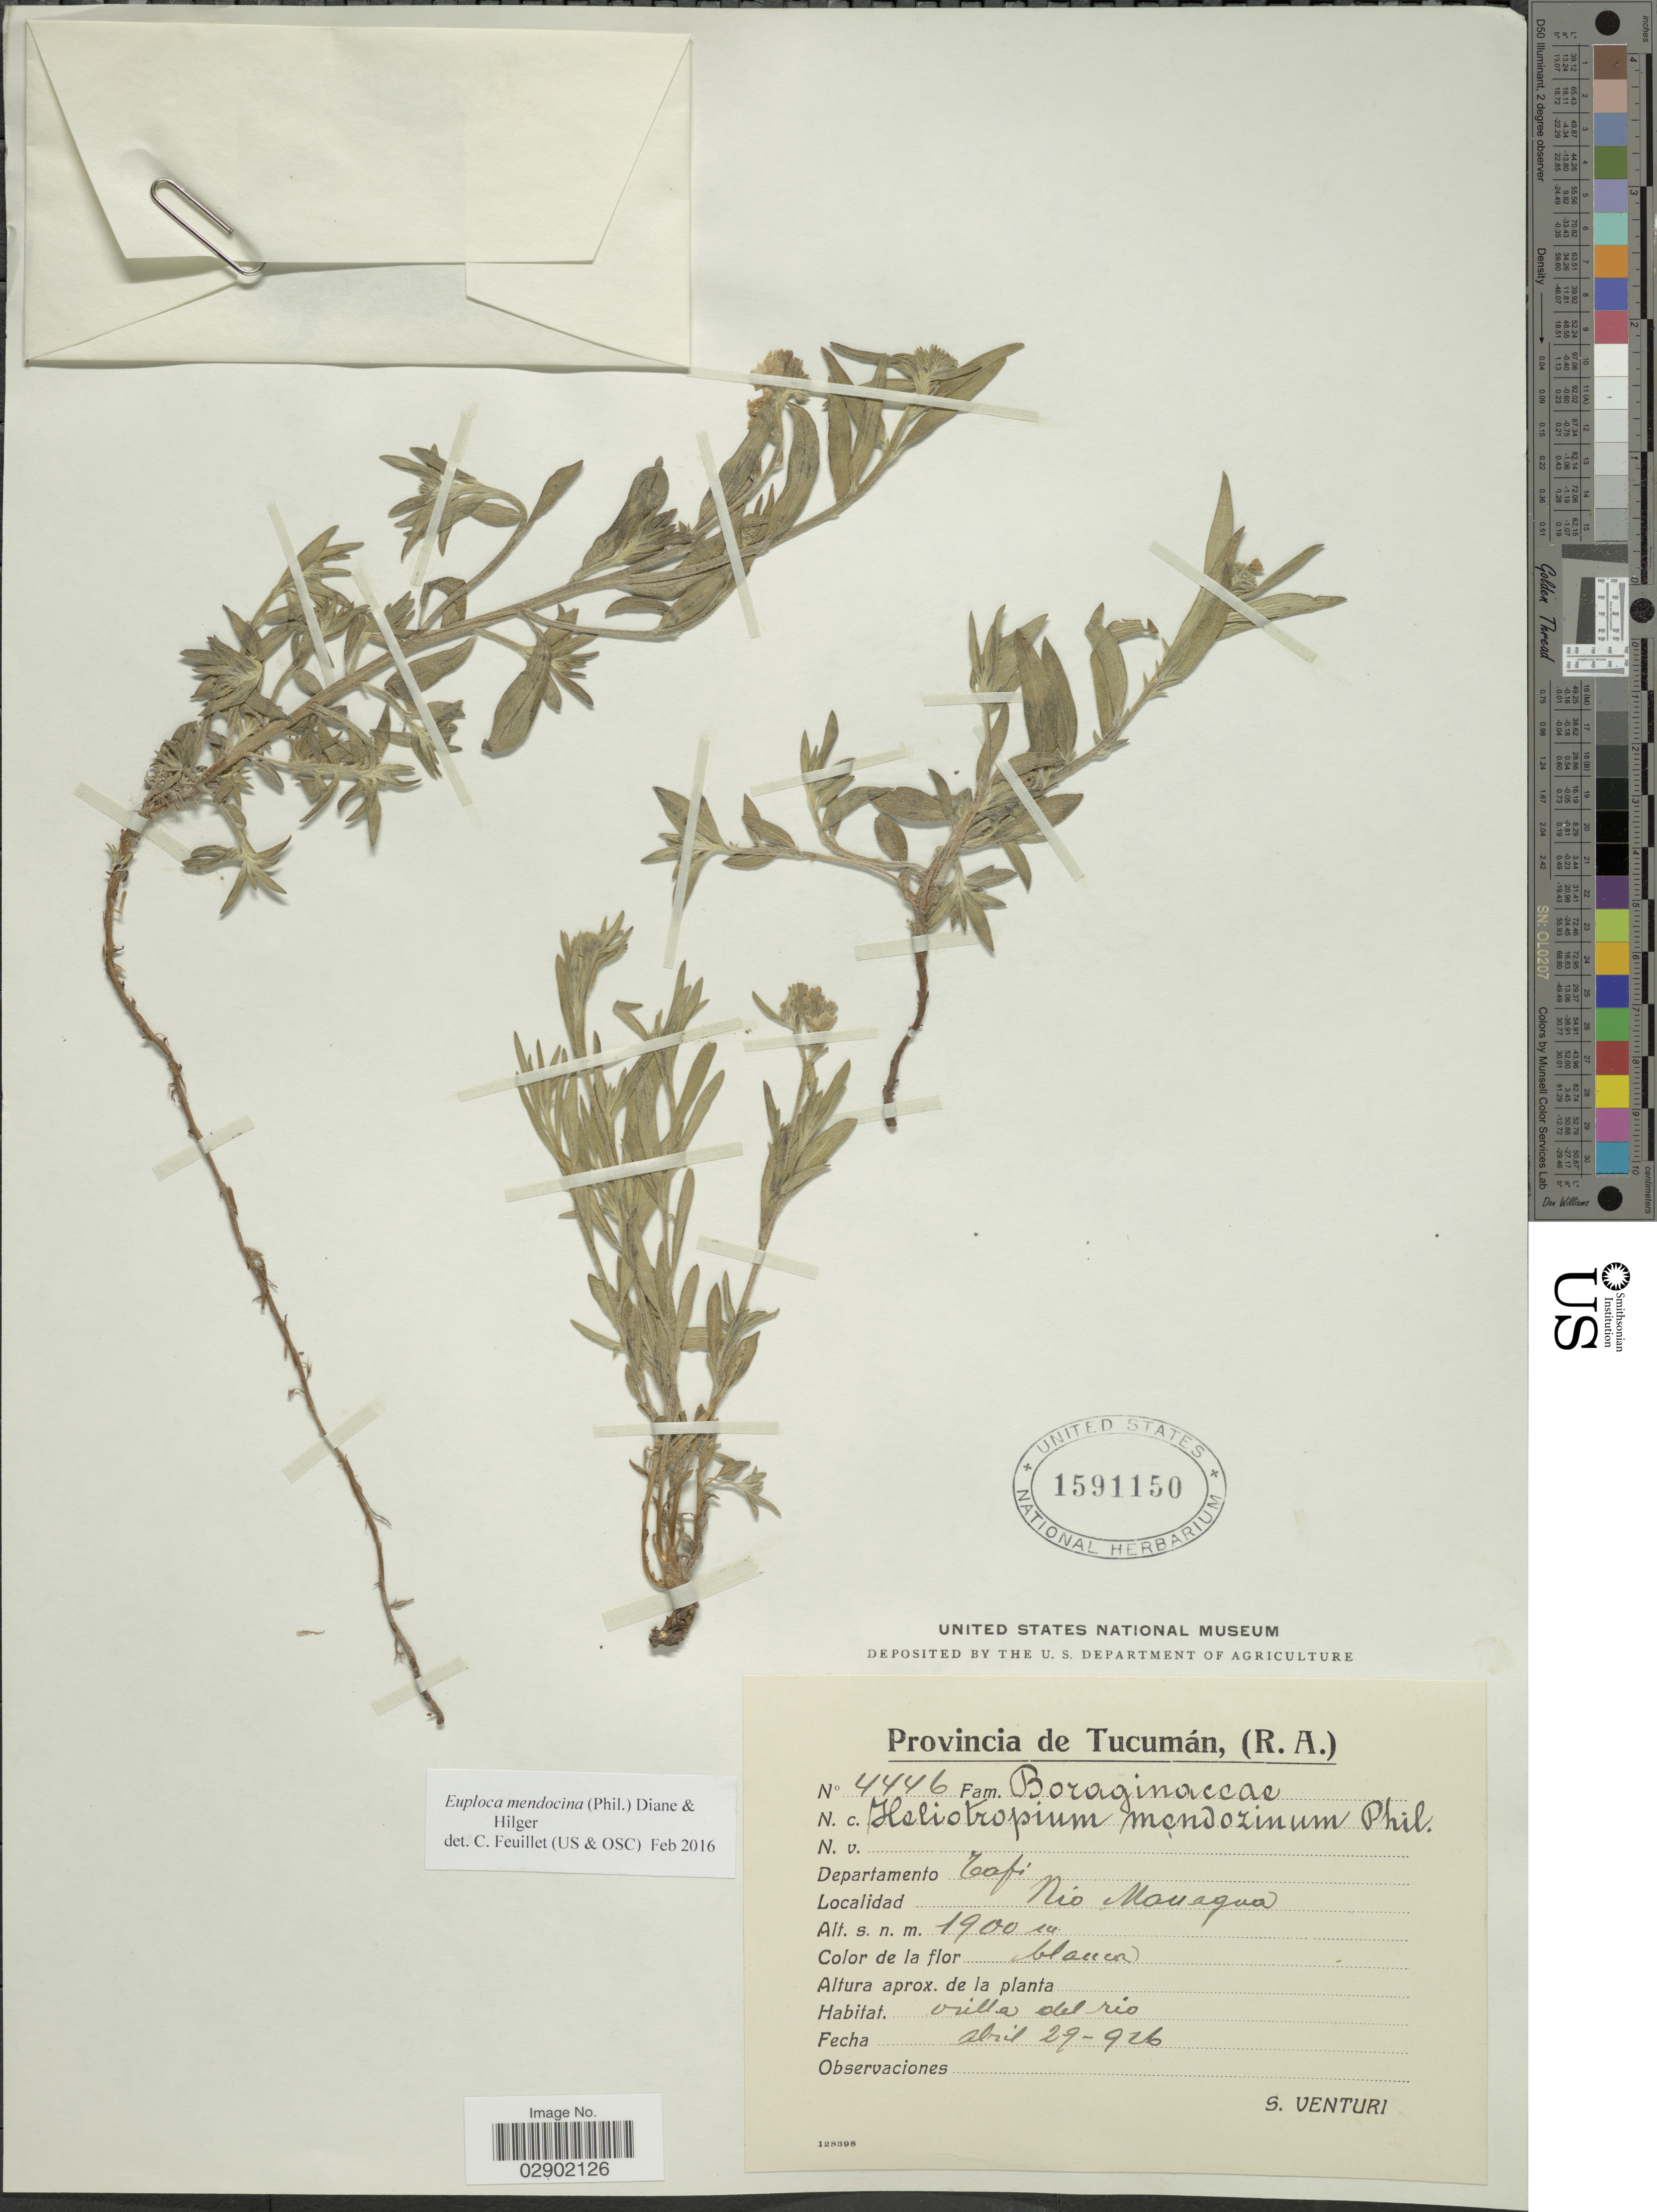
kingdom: Plantae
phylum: Tracheophyta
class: Magnoliopsida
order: Boraginales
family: Heliotropiaceae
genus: Euploca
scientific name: Euploca mendocina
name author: (Phil.) Diane & Hilger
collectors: S. Venturi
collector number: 4446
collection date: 1926-04-29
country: Argentina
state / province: Tucuman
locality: (R.A.). Departamento Tafi. Nio Managua, orilla del rio.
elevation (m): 1900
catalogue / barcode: US 1591150